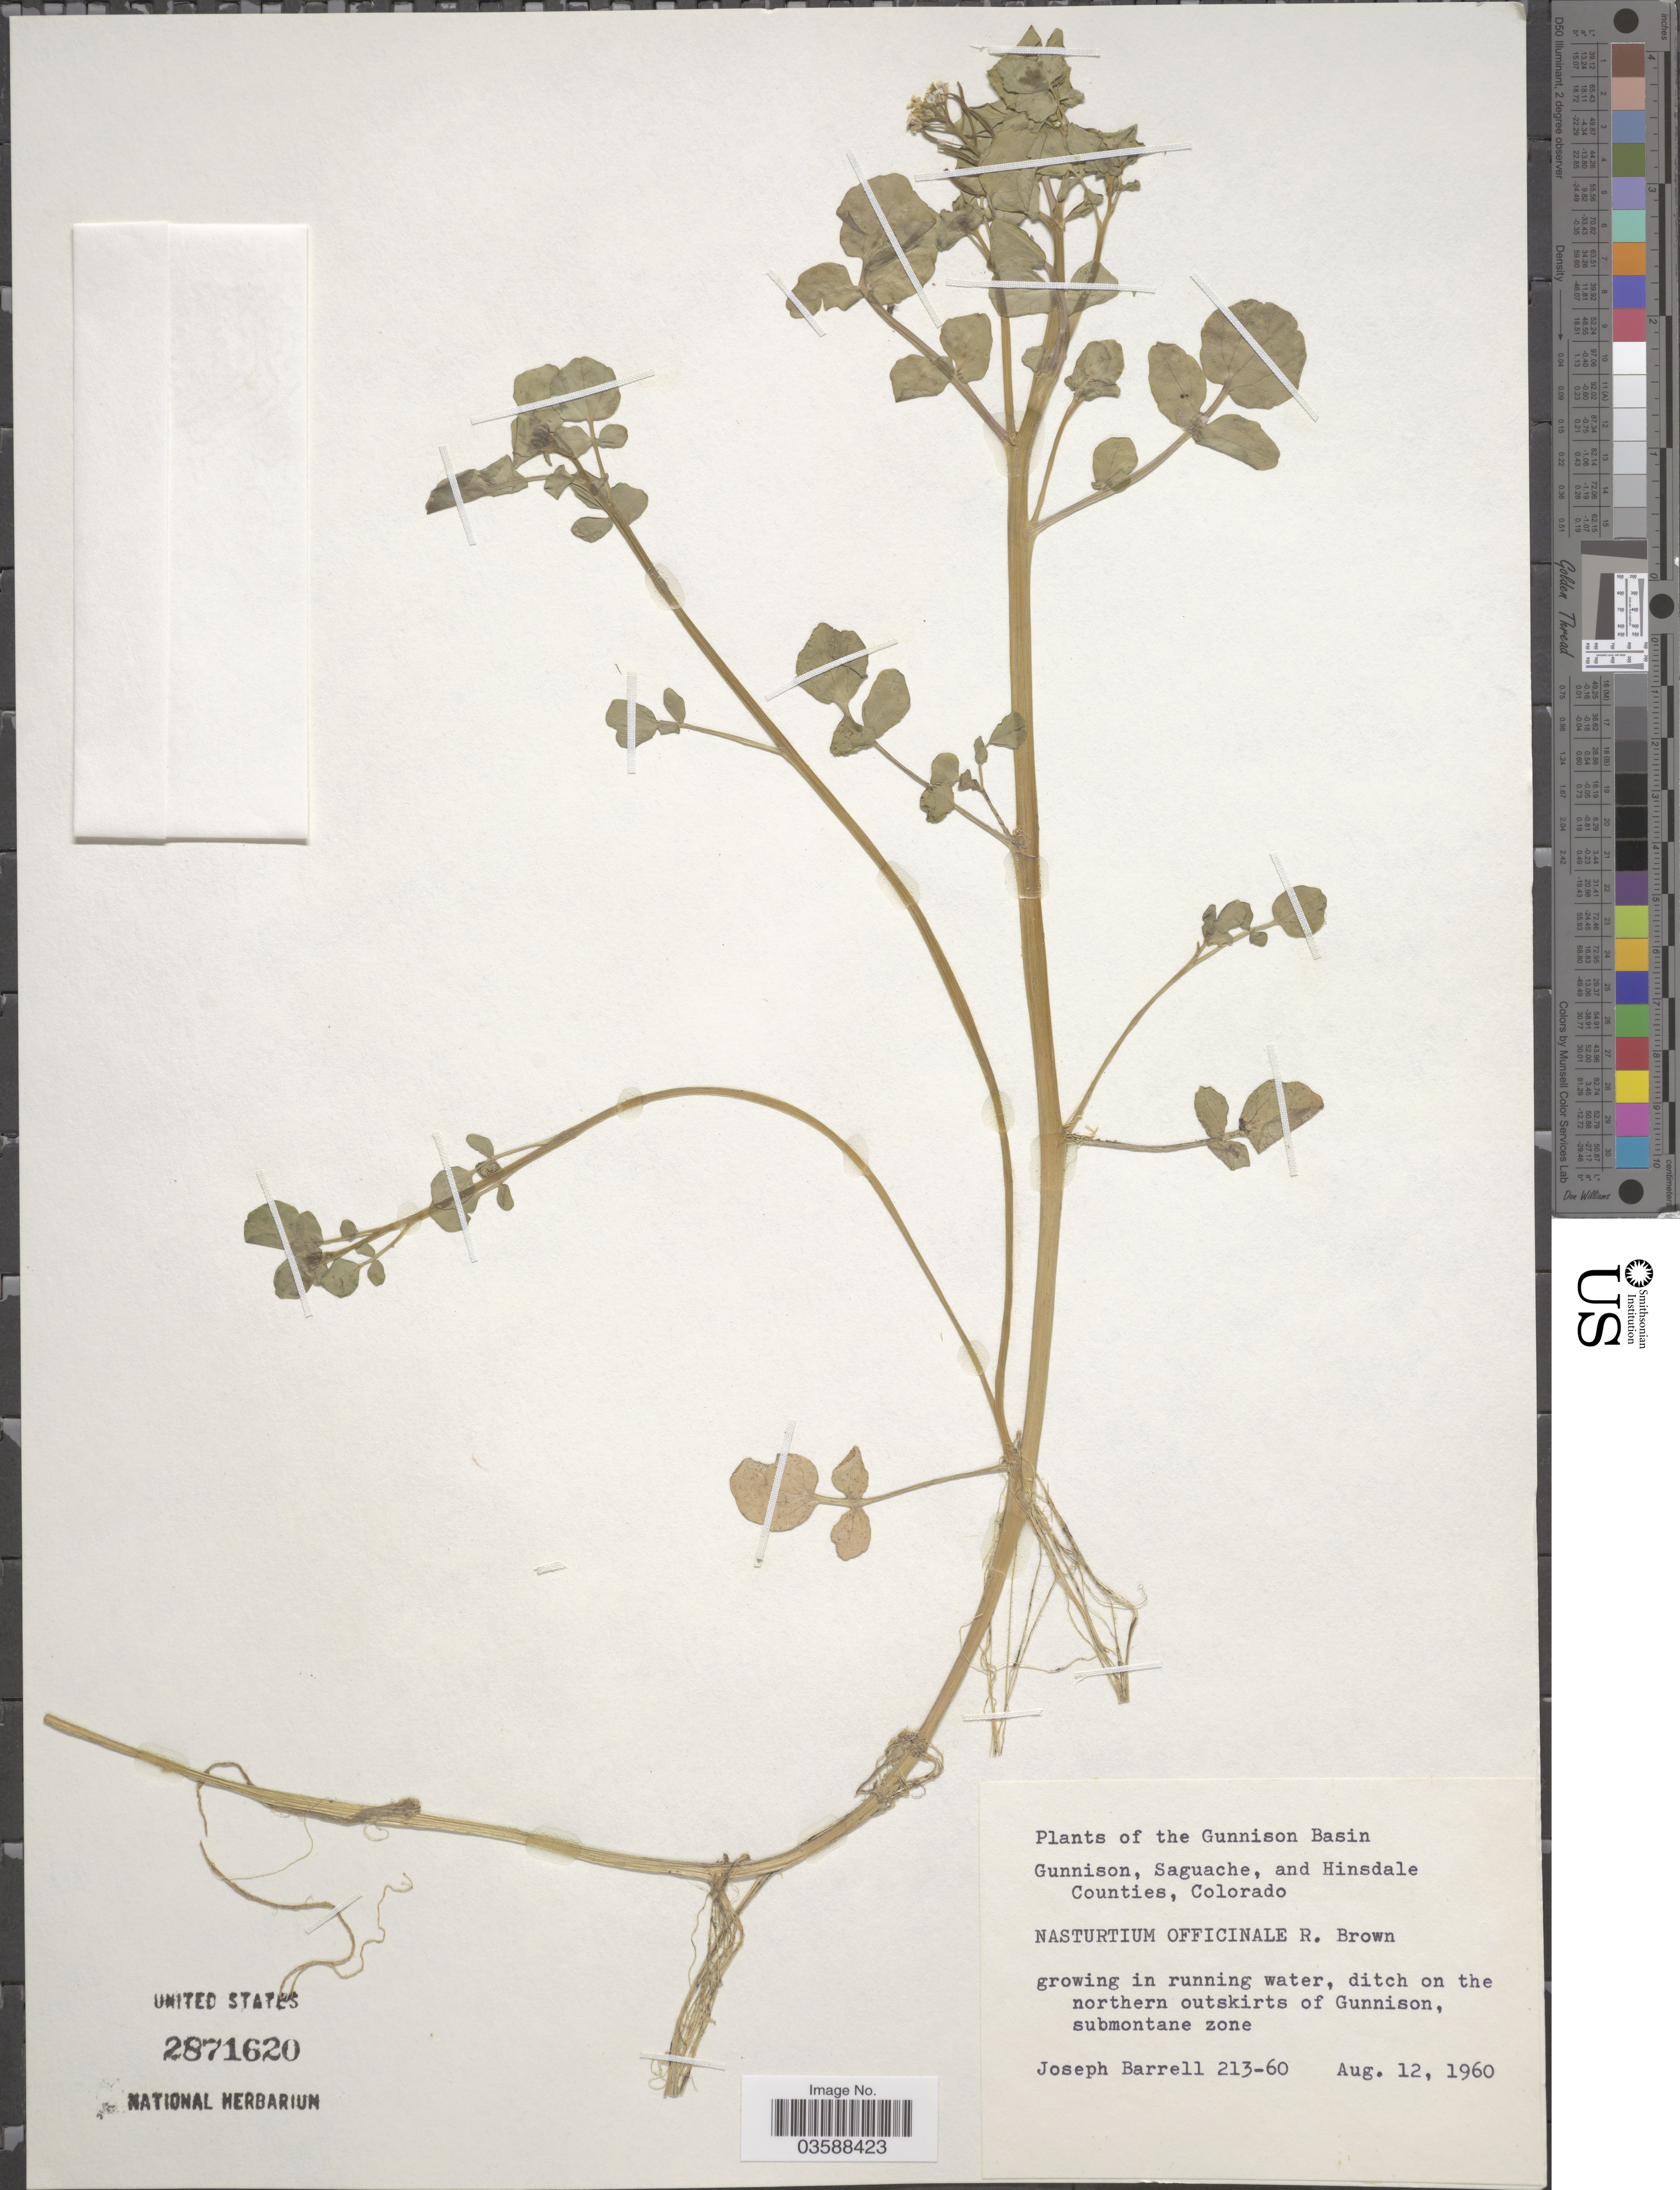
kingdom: Plantae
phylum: Tracheophyta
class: Magnoliopsida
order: Brassicales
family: Brassicaceae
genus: Nasturtium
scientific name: Nasturtium officinale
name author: R. Br.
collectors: J. Barrell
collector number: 213-60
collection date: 1960-08-12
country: United States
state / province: Colorado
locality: Gunnison Basin; Ditch on the northern outskirts of Gunnison, submontane zone.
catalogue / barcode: US 2871620